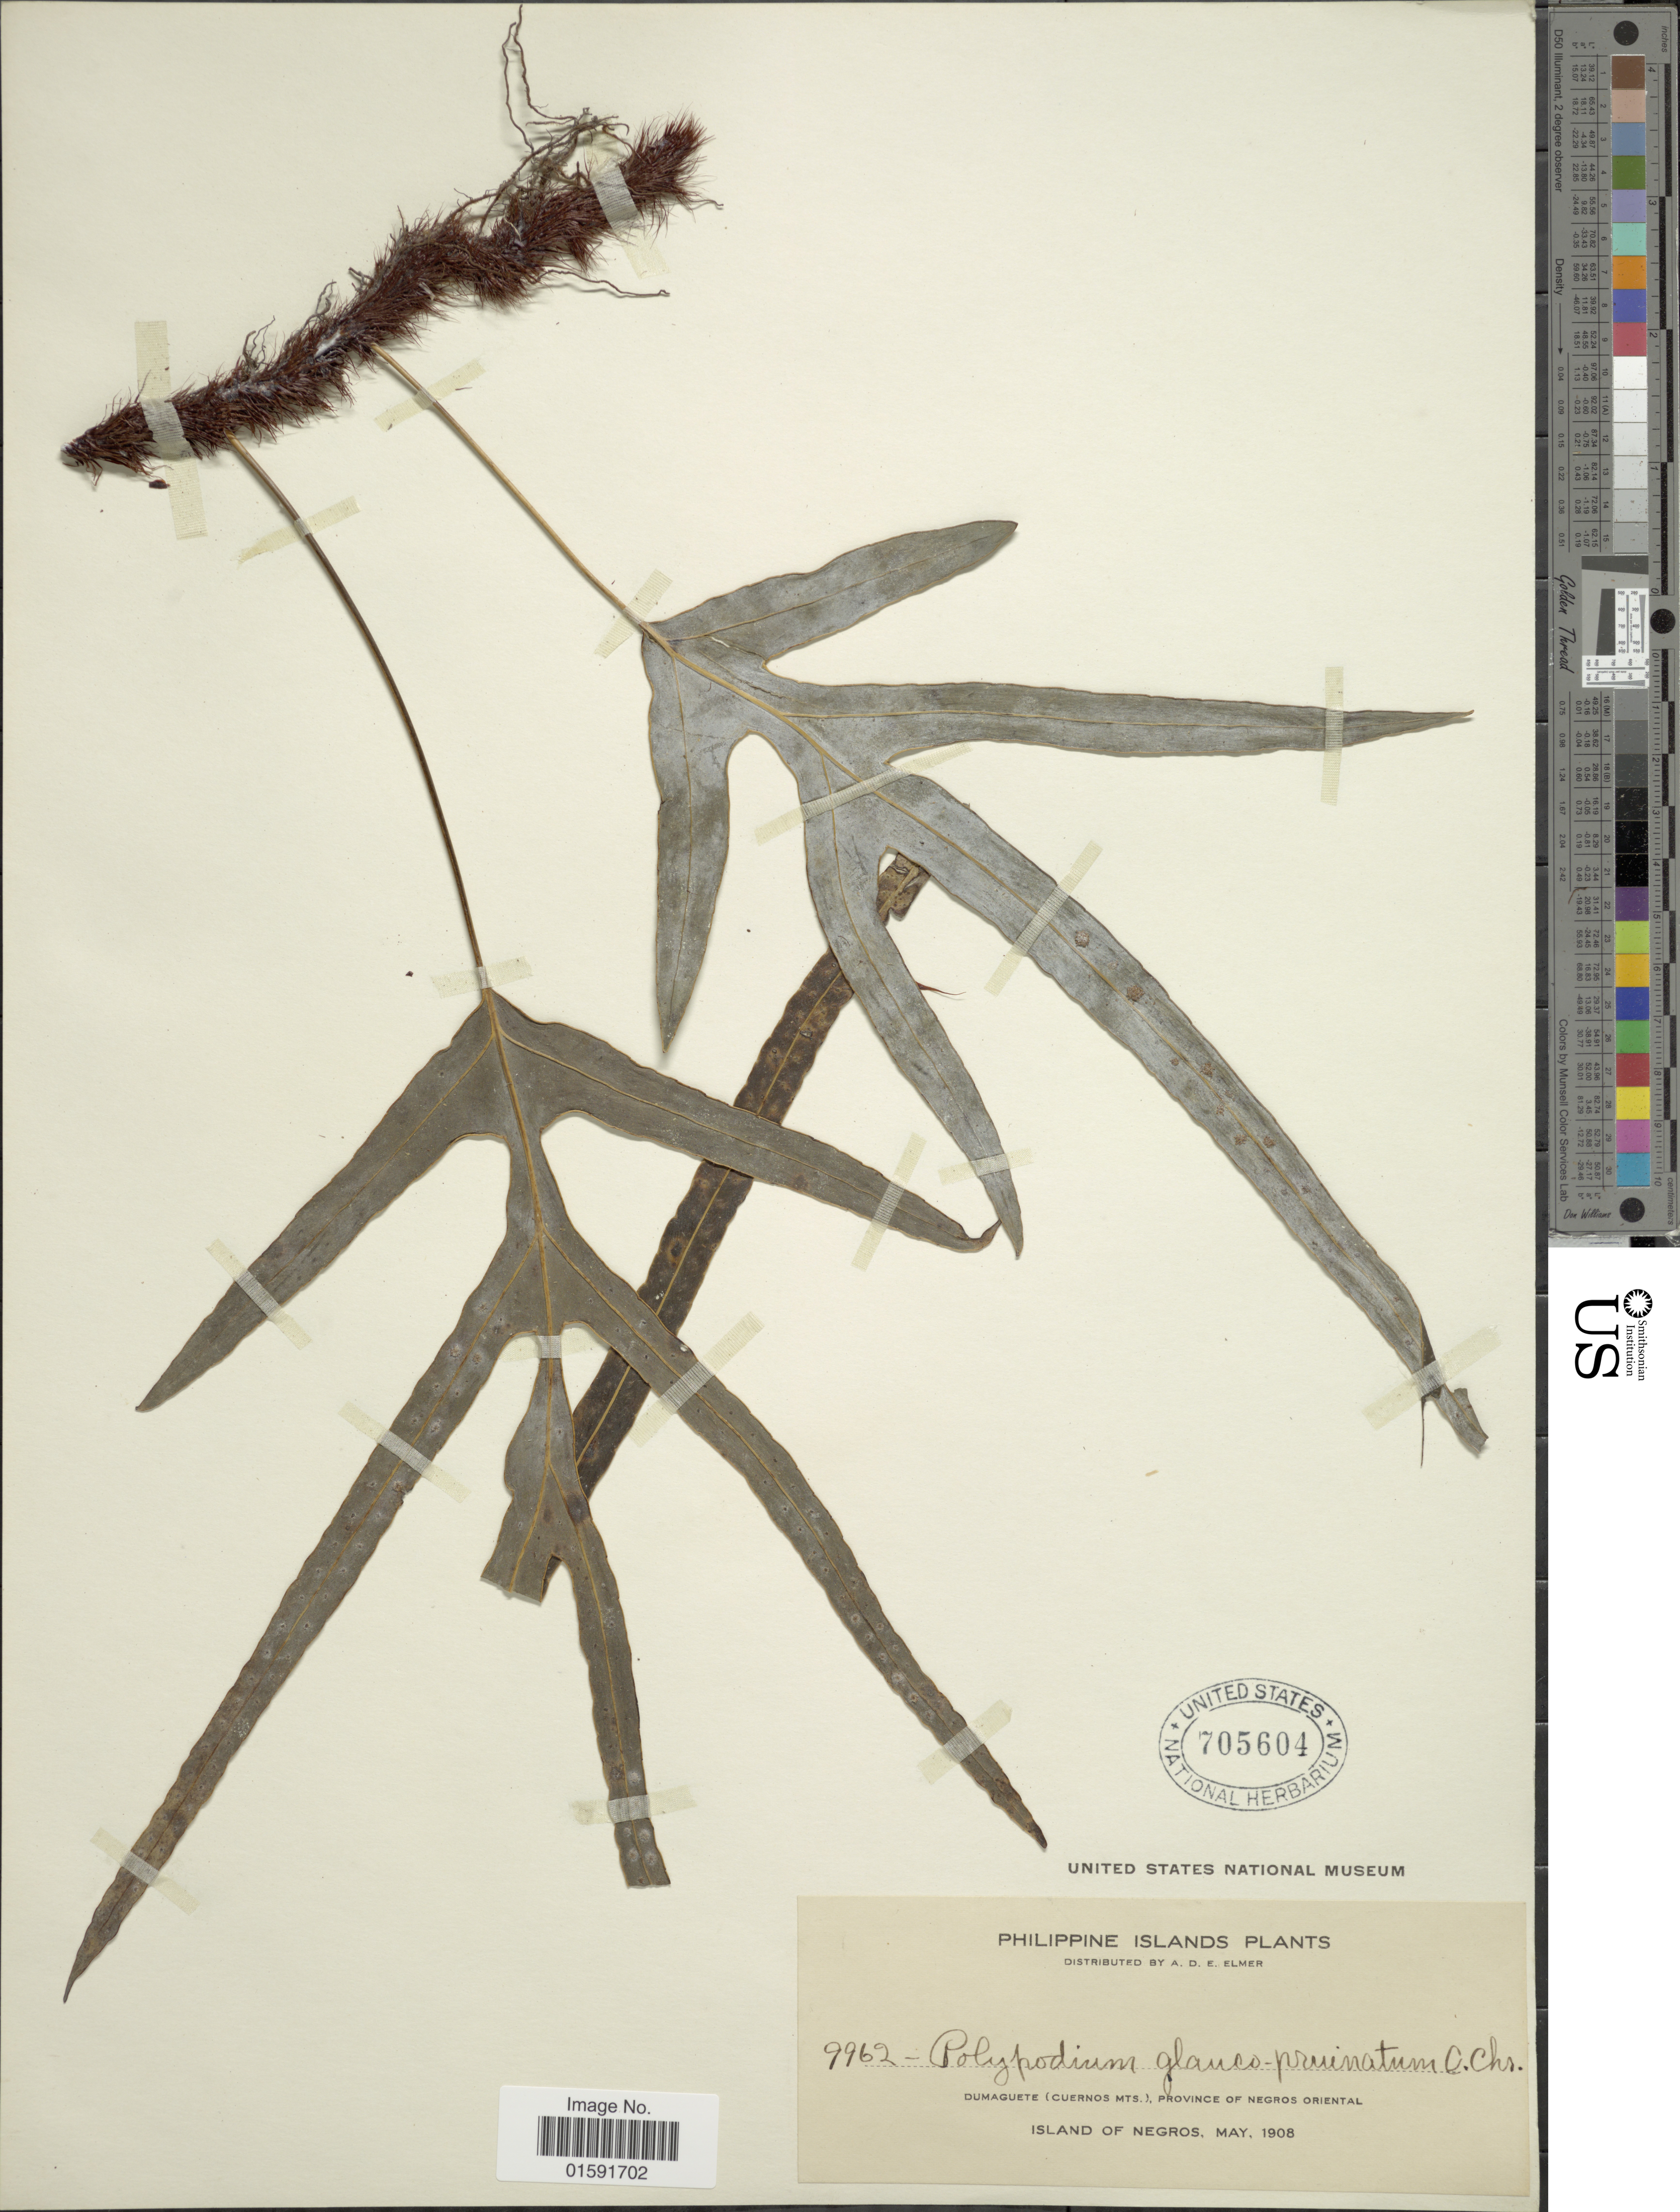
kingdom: Plantae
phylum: Tracheophyta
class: Polypodiopsida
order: Polypodiales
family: Polypodiaceae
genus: Selliguea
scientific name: Selliguea glauca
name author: (J. Sm. ex Brack.) Hovenkamp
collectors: A. D. E. Elmer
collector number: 9962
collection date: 1908-05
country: Philippines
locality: Dumaguete (Cuernos Mts), Province of Negros Oriental, Island of Negros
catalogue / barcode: US 705604